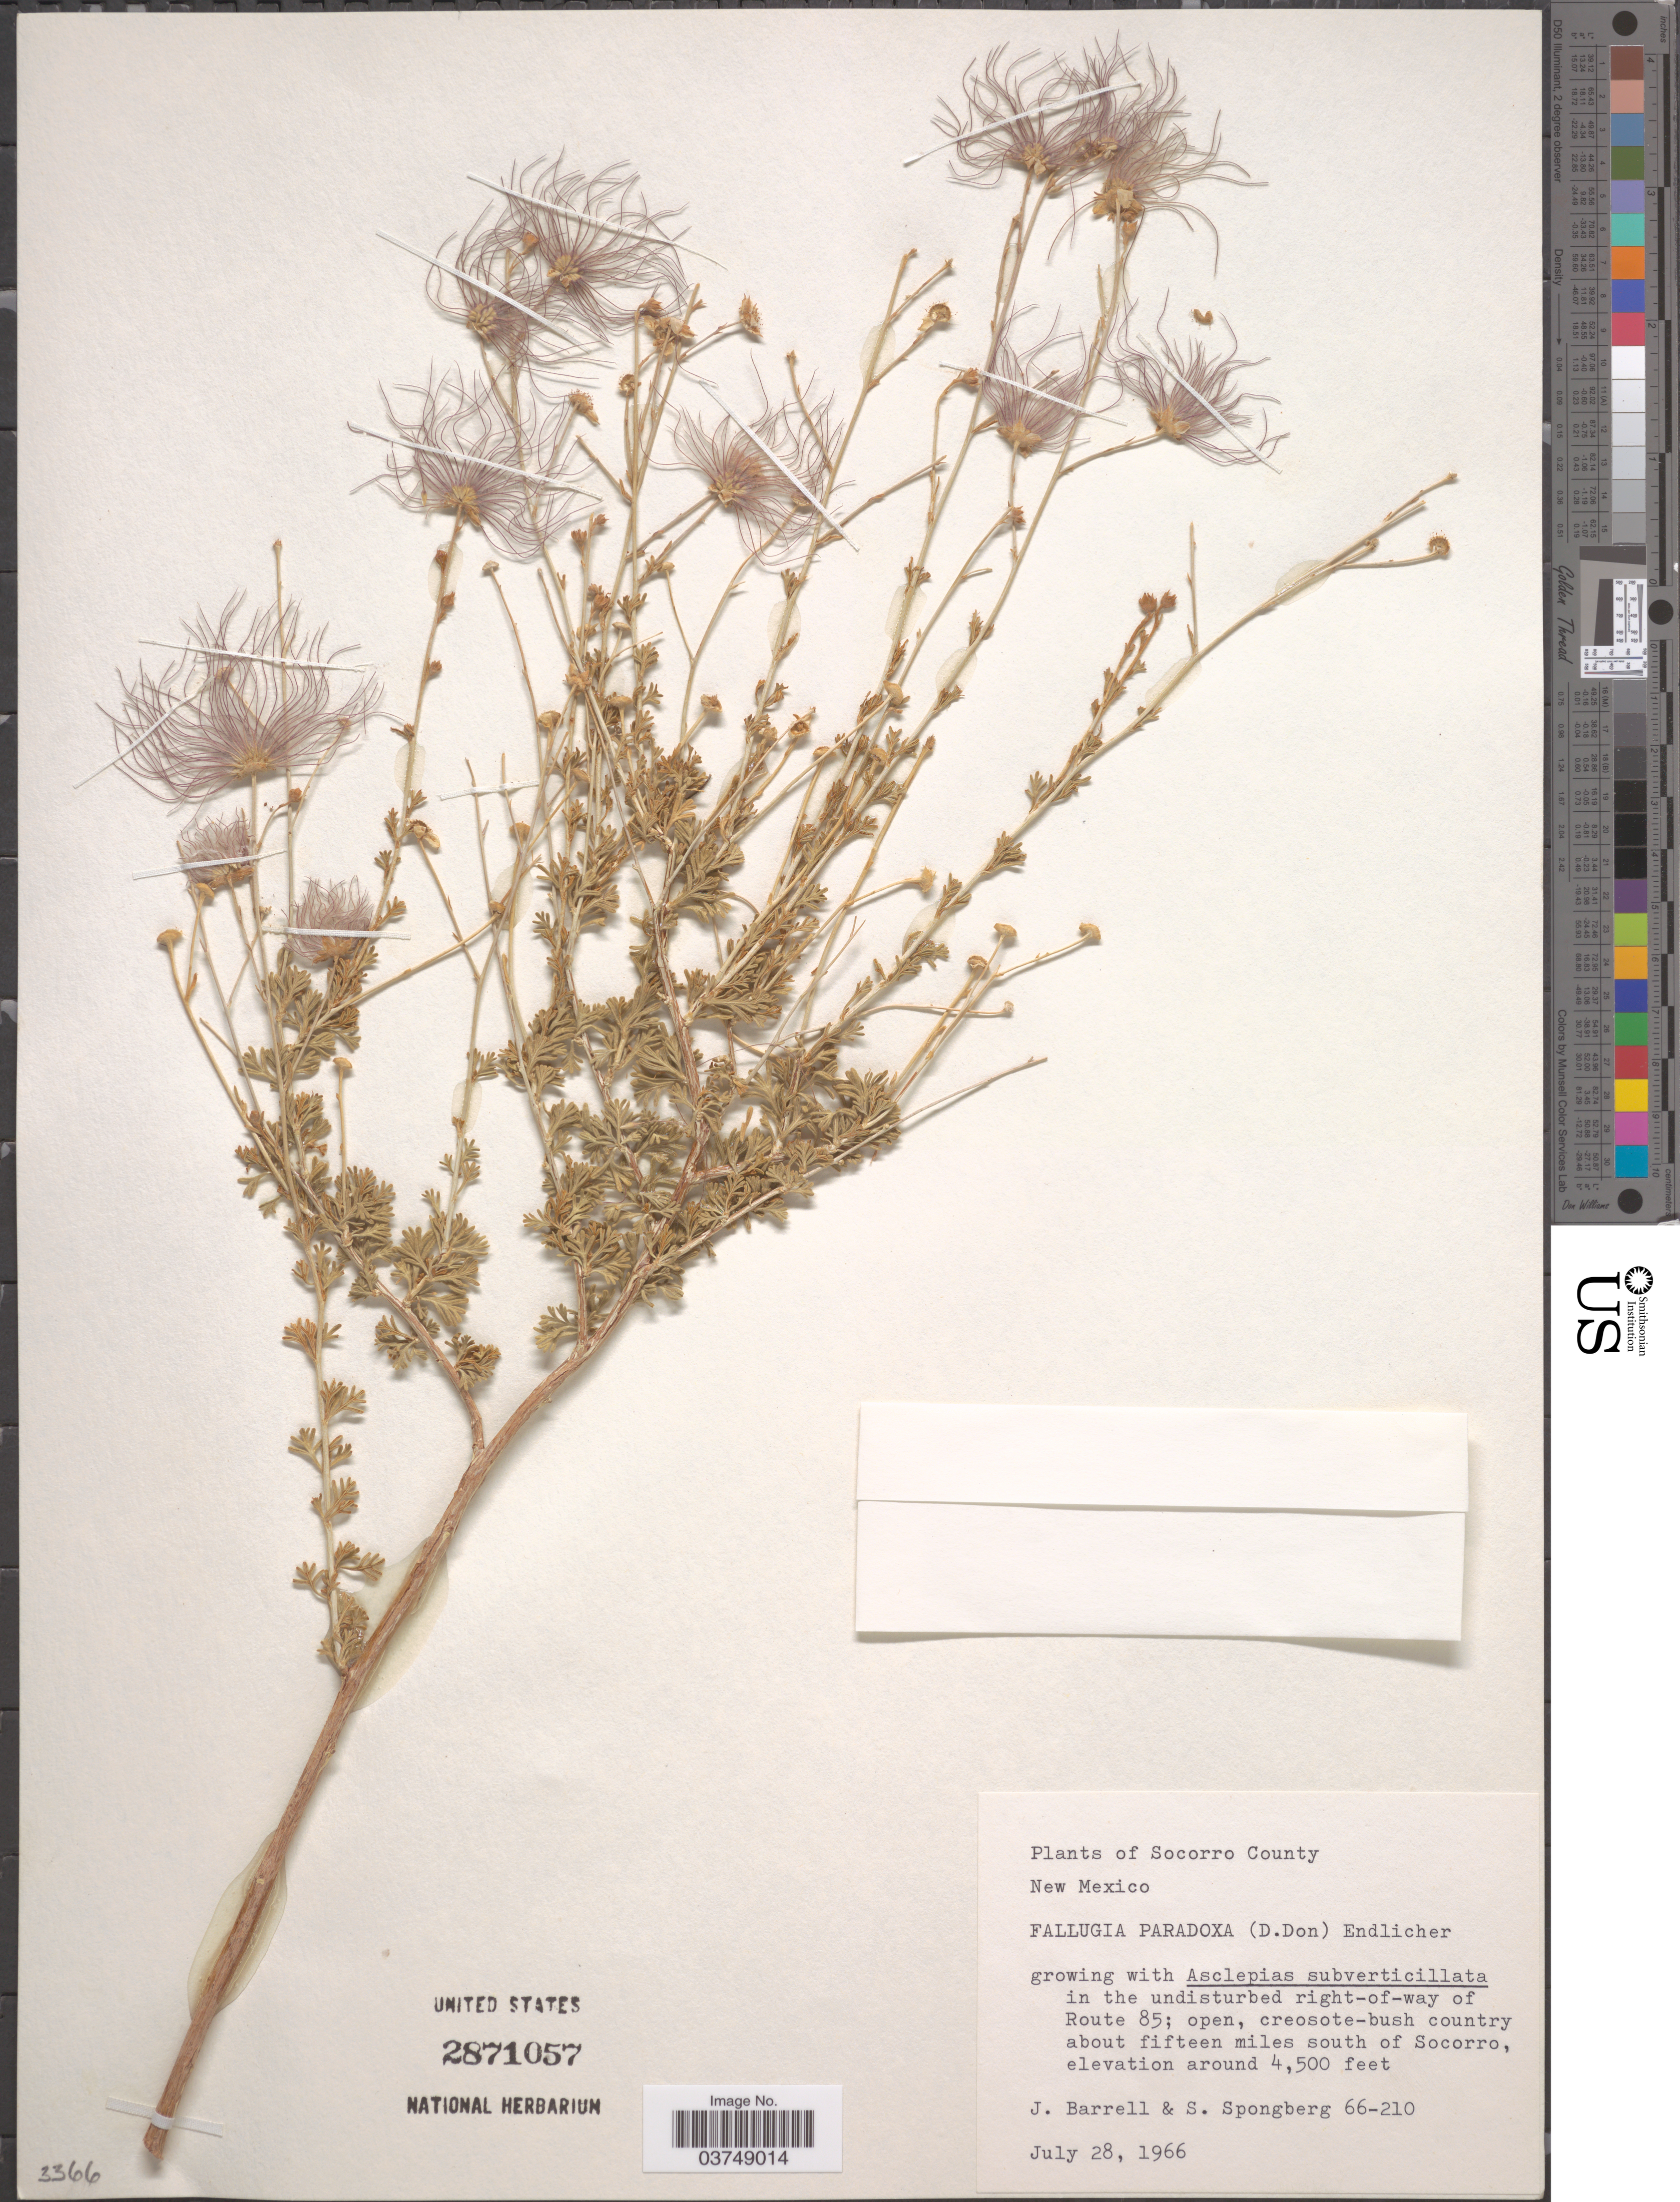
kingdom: Plantae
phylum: Tracheophyta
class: Magnoliopsida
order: Rosales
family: Rosaceae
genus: Fallugia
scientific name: Fallugia acuminata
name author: (Wooton) Rydb.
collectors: J. Barrell & S. A.Spongberg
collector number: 66-210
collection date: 1966-07-28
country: United States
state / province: New Mexico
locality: Socorro County. Right-of-way of Route 85; open, creosote-bush country about fifteen miles south of Socorro.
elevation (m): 1372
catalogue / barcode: US 2871057